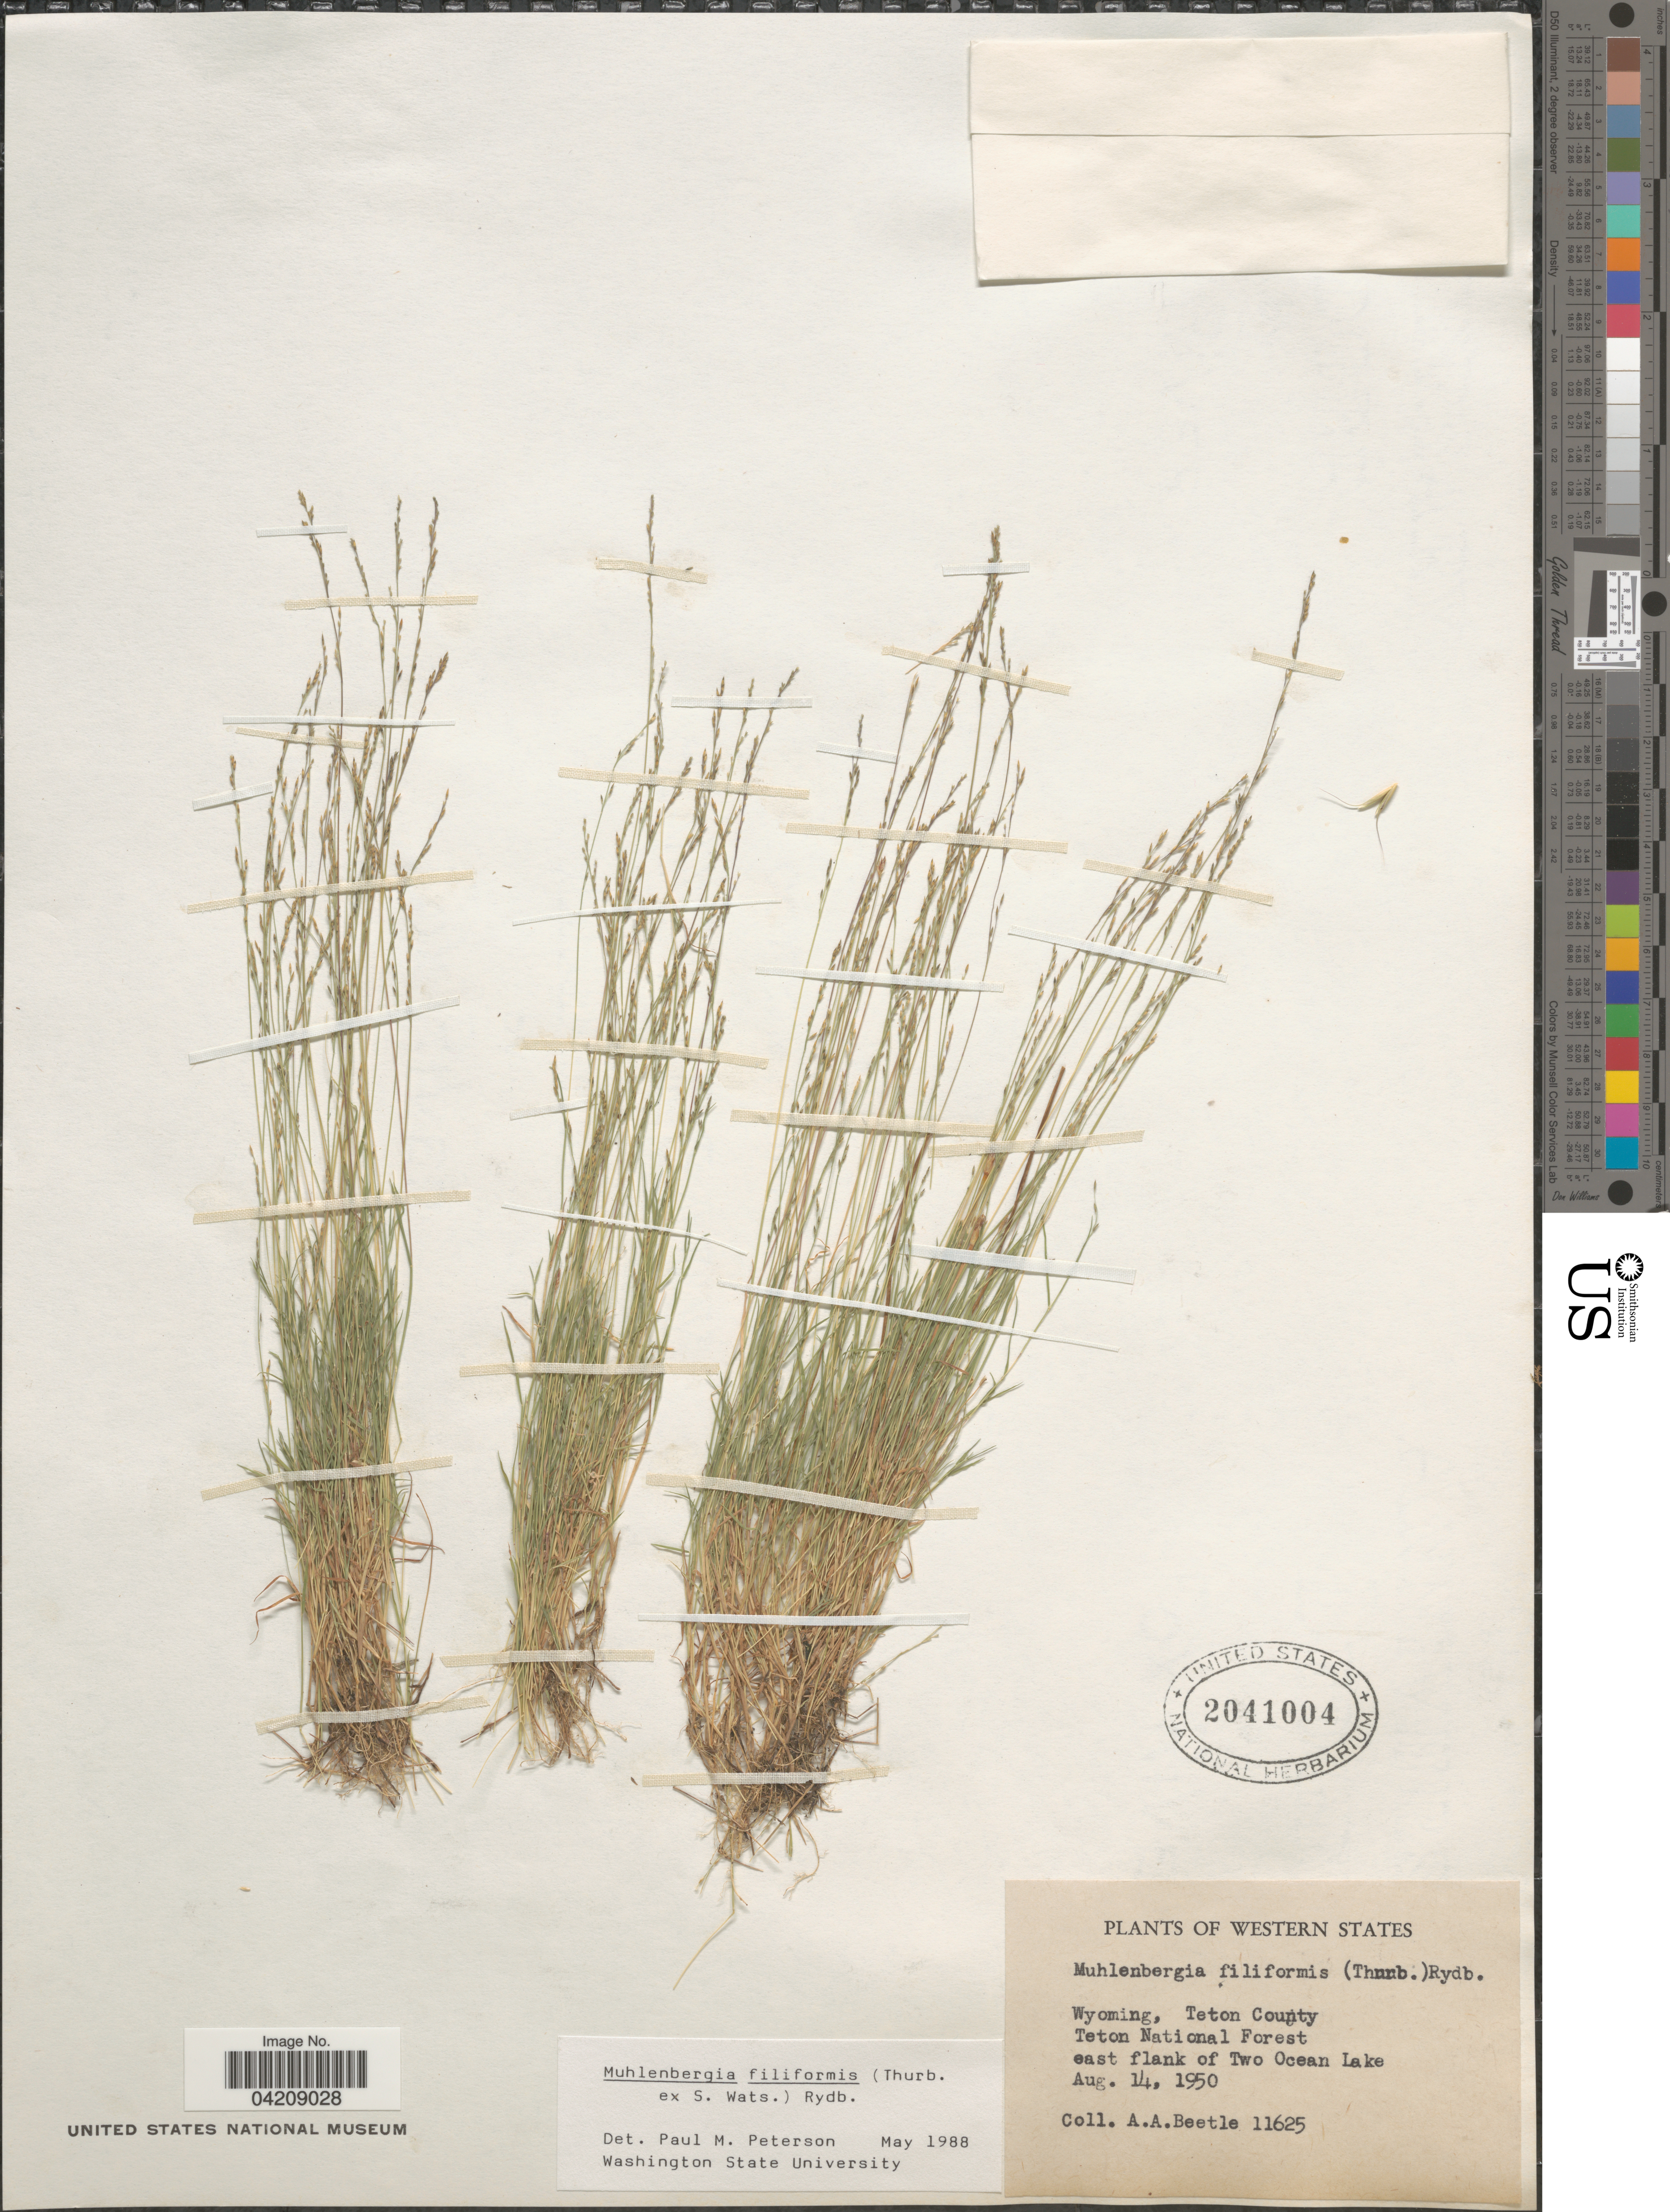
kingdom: Plantae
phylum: Tracheophyta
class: Liliopsida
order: Poales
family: Poaceae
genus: Muhlenbergia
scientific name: Muhlenbergia filiformis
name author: (Thurb. ex S. Watson) Rydb.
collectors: A. A. Beetle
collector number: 11625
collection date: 1950-08-14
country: United States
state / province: Wyoming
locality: Western States. Teton County. Teton National Forest. East flank of Two Ocean Lake.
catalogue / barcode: US 2041004